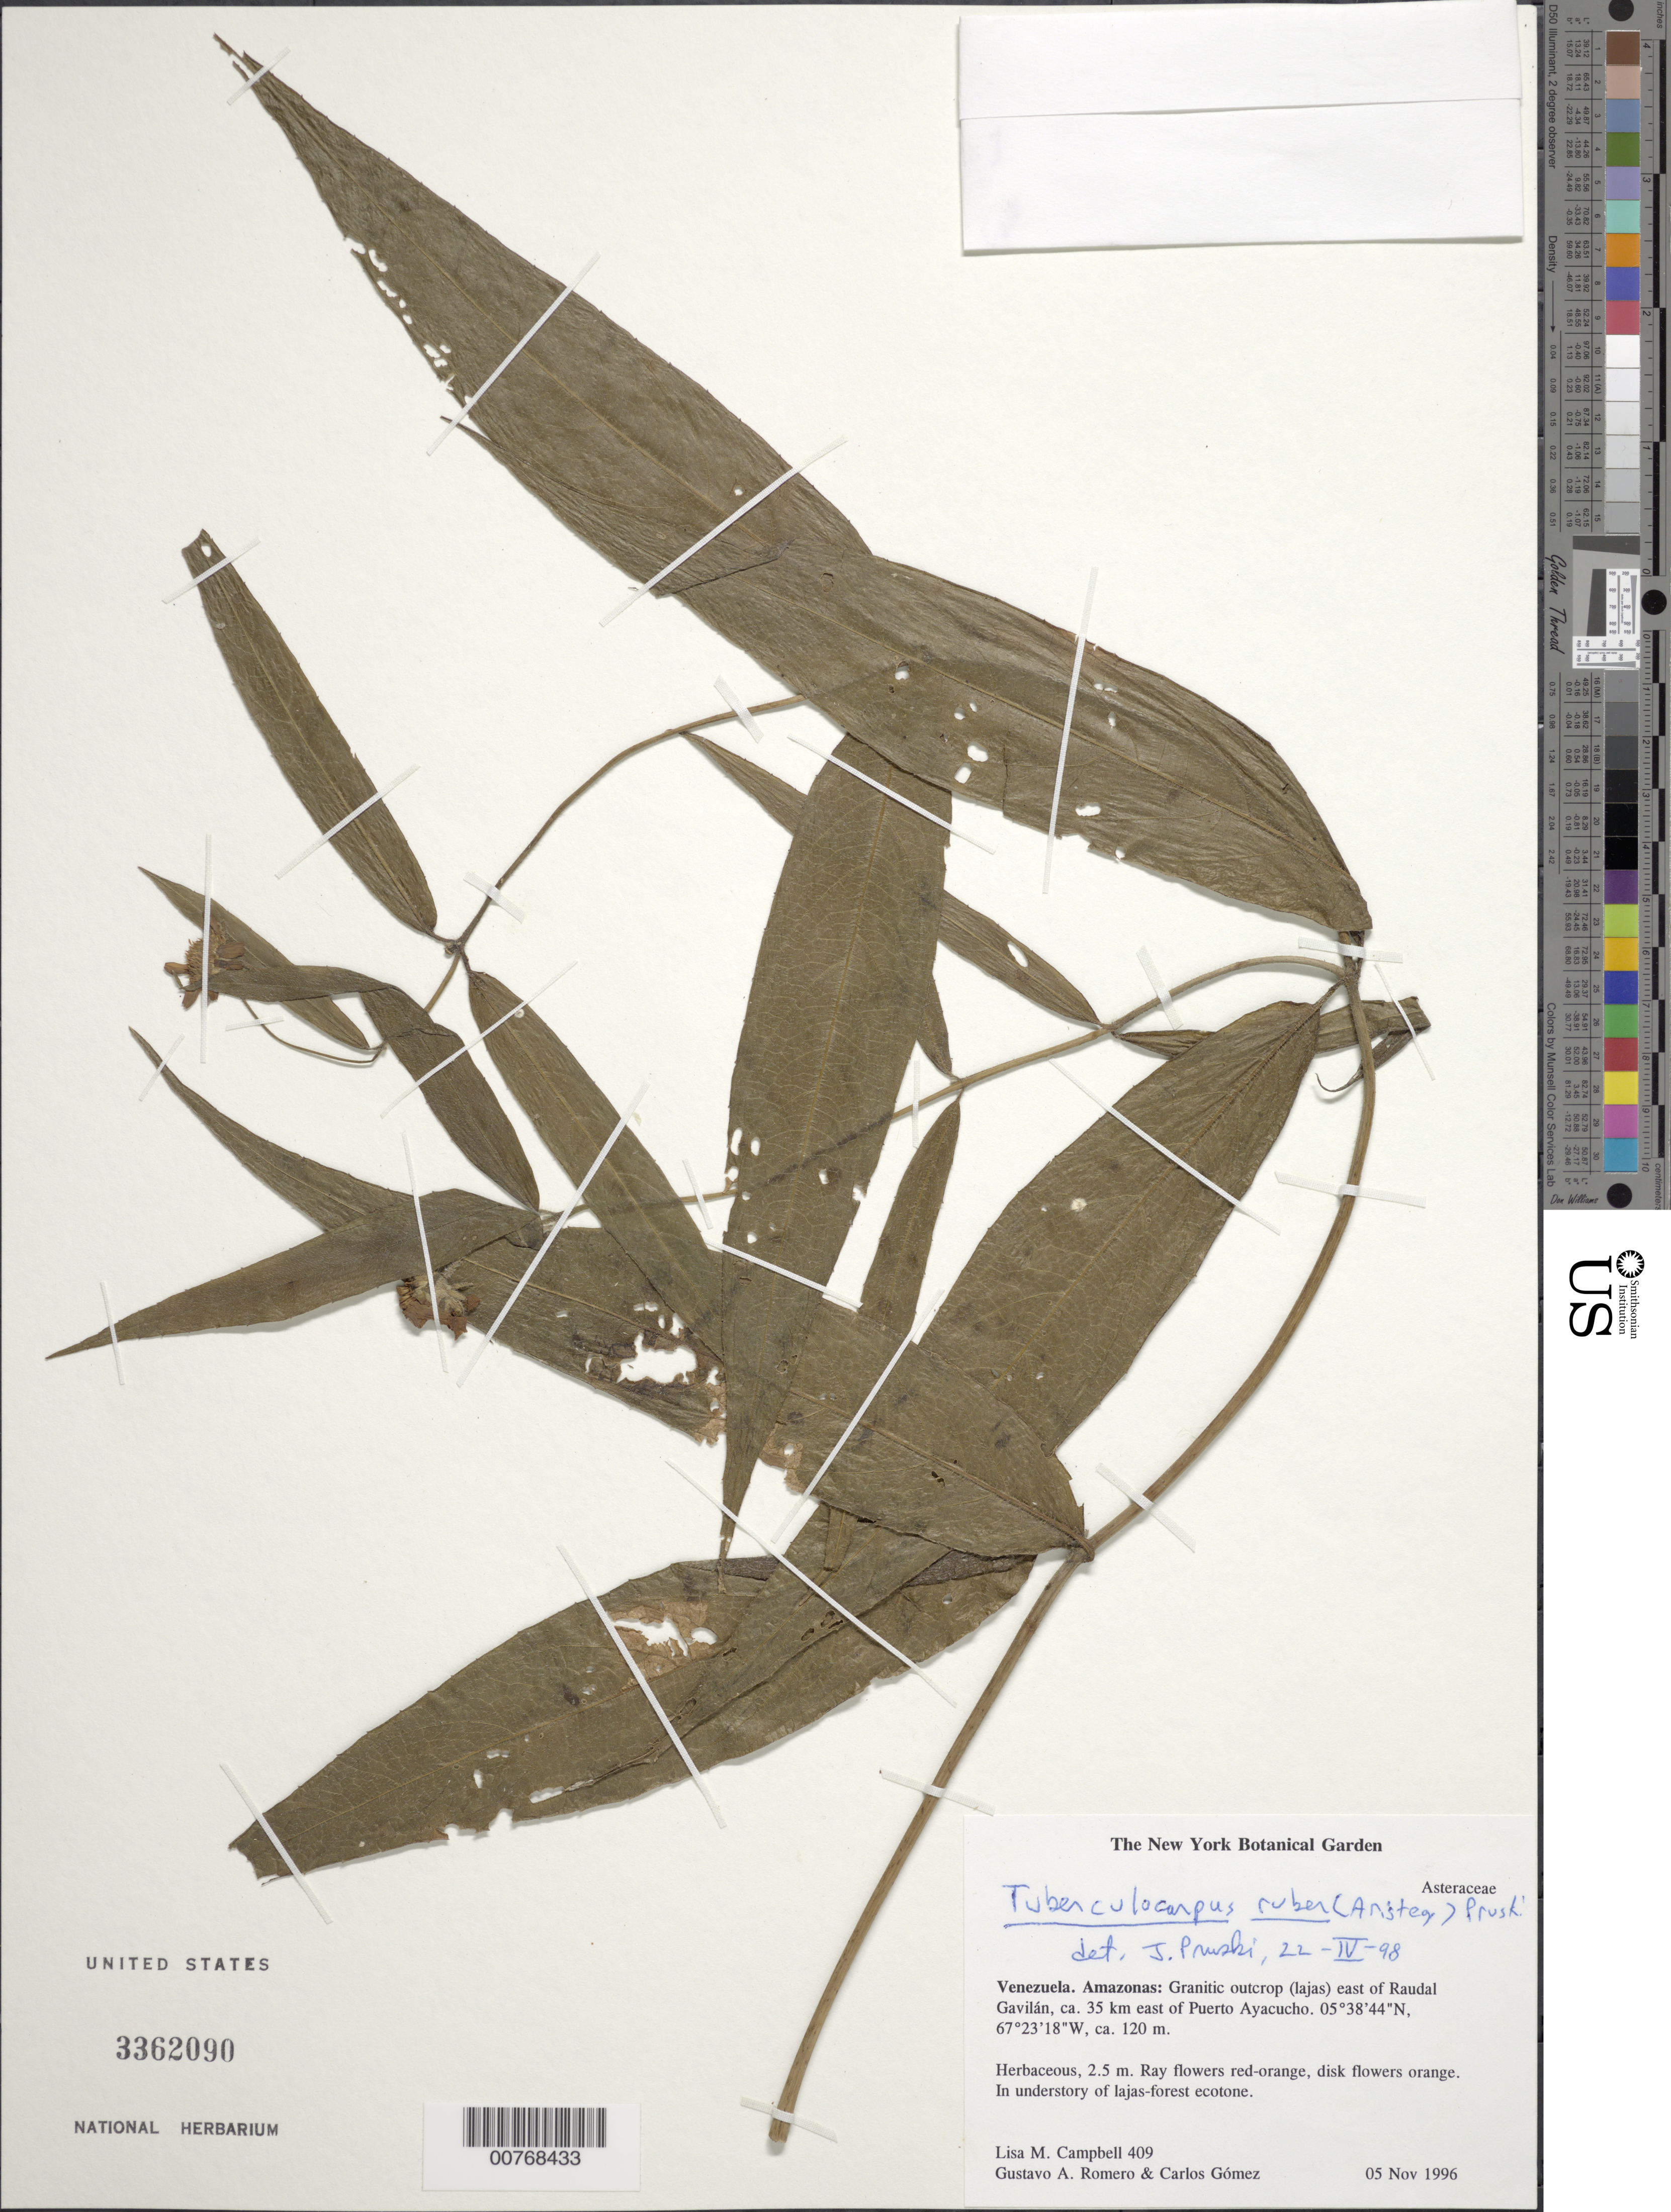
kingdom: Plantae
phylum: Tracheophyta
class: Magnoliopsida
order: Asterales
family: Asteraceae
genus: Tuberculocarpus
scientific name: Tuberculocarpus ruber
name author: (Aristeg.) Pruski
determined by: Pruski, J. F.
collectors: L. M. Campbell, G. A. Romero & C. Gómez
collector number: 409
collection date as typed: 5-Nov-96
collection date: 1996-11-05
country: Venezuela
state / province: Amazonas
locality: Raudal Gavilan, E of and ca. 35 km E of Puerto Ayacucho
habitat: Understory of lajas-forest ecotone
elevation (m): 120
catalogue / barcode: US 3362090